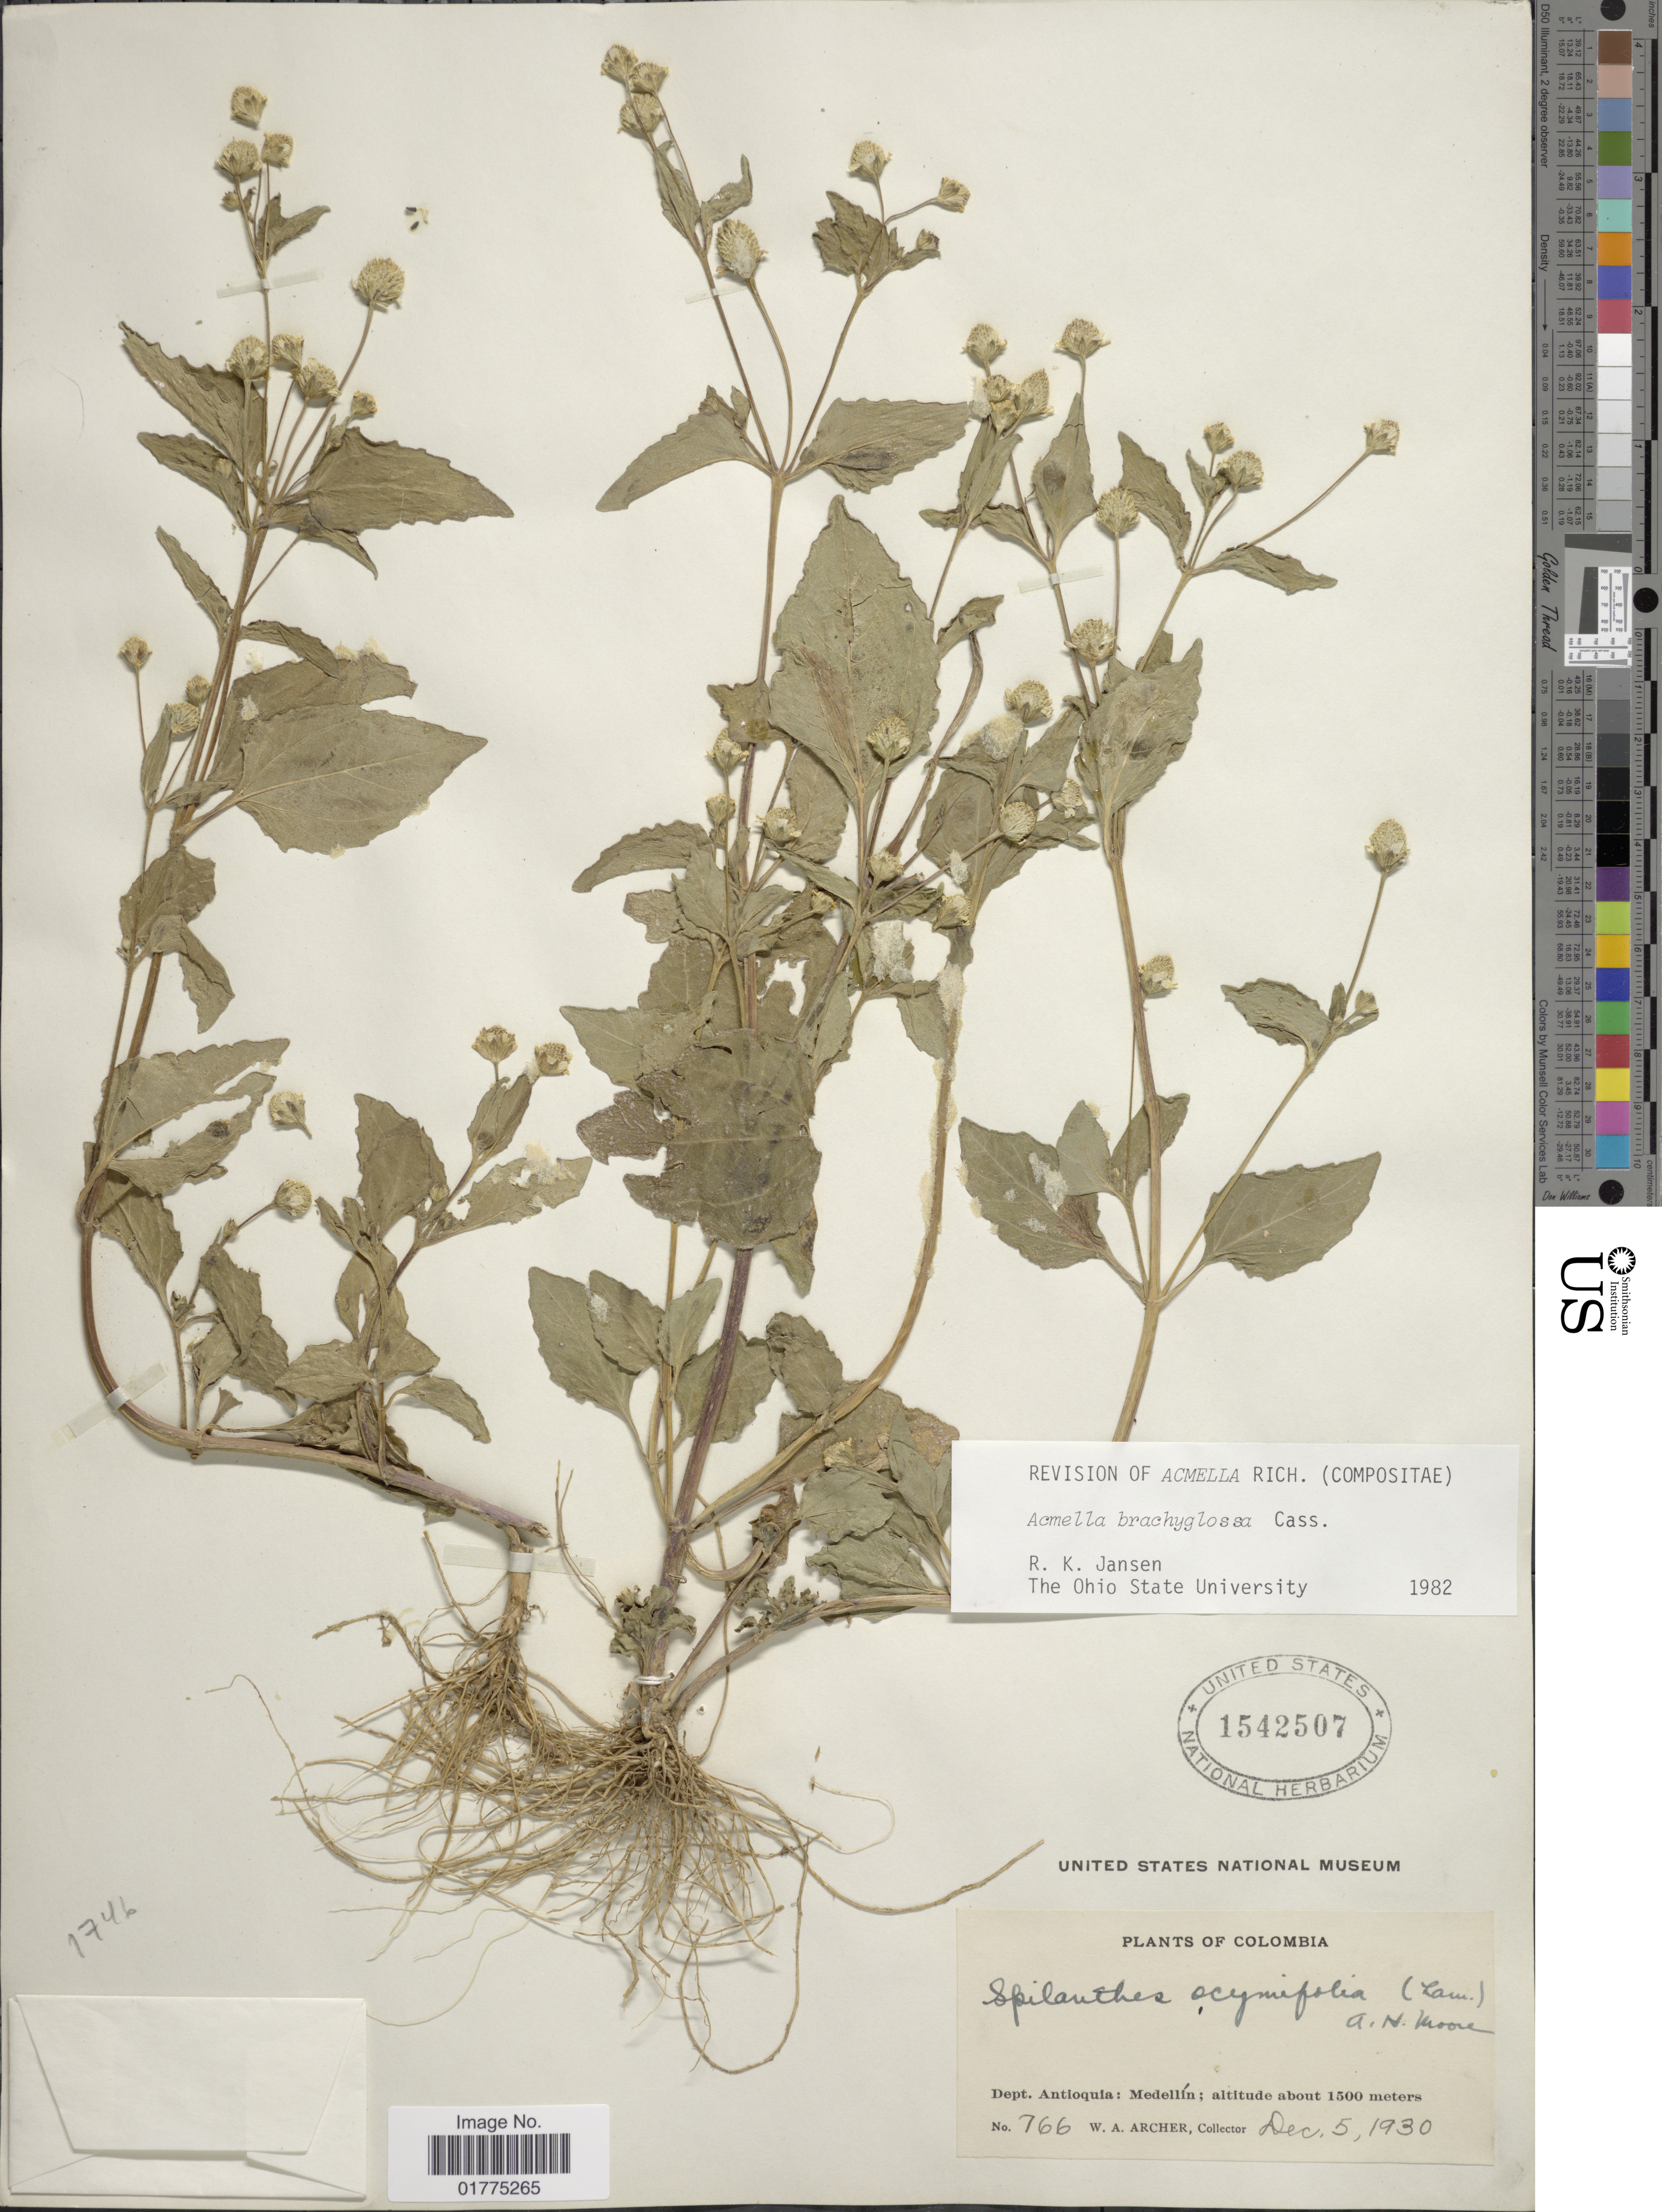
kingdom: Plantae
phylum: Tracheophyta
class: Magnoliopsida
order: Asterales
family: Asteraceae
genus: Acmella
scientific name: Acmella brachyglossa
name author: Cass.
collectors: W. A. Archer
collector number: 766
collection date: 1930-12-05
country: Colombia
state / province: Antioquia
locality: Dept. Antioquia: Medellin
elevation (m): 150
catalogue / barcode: US 1542507